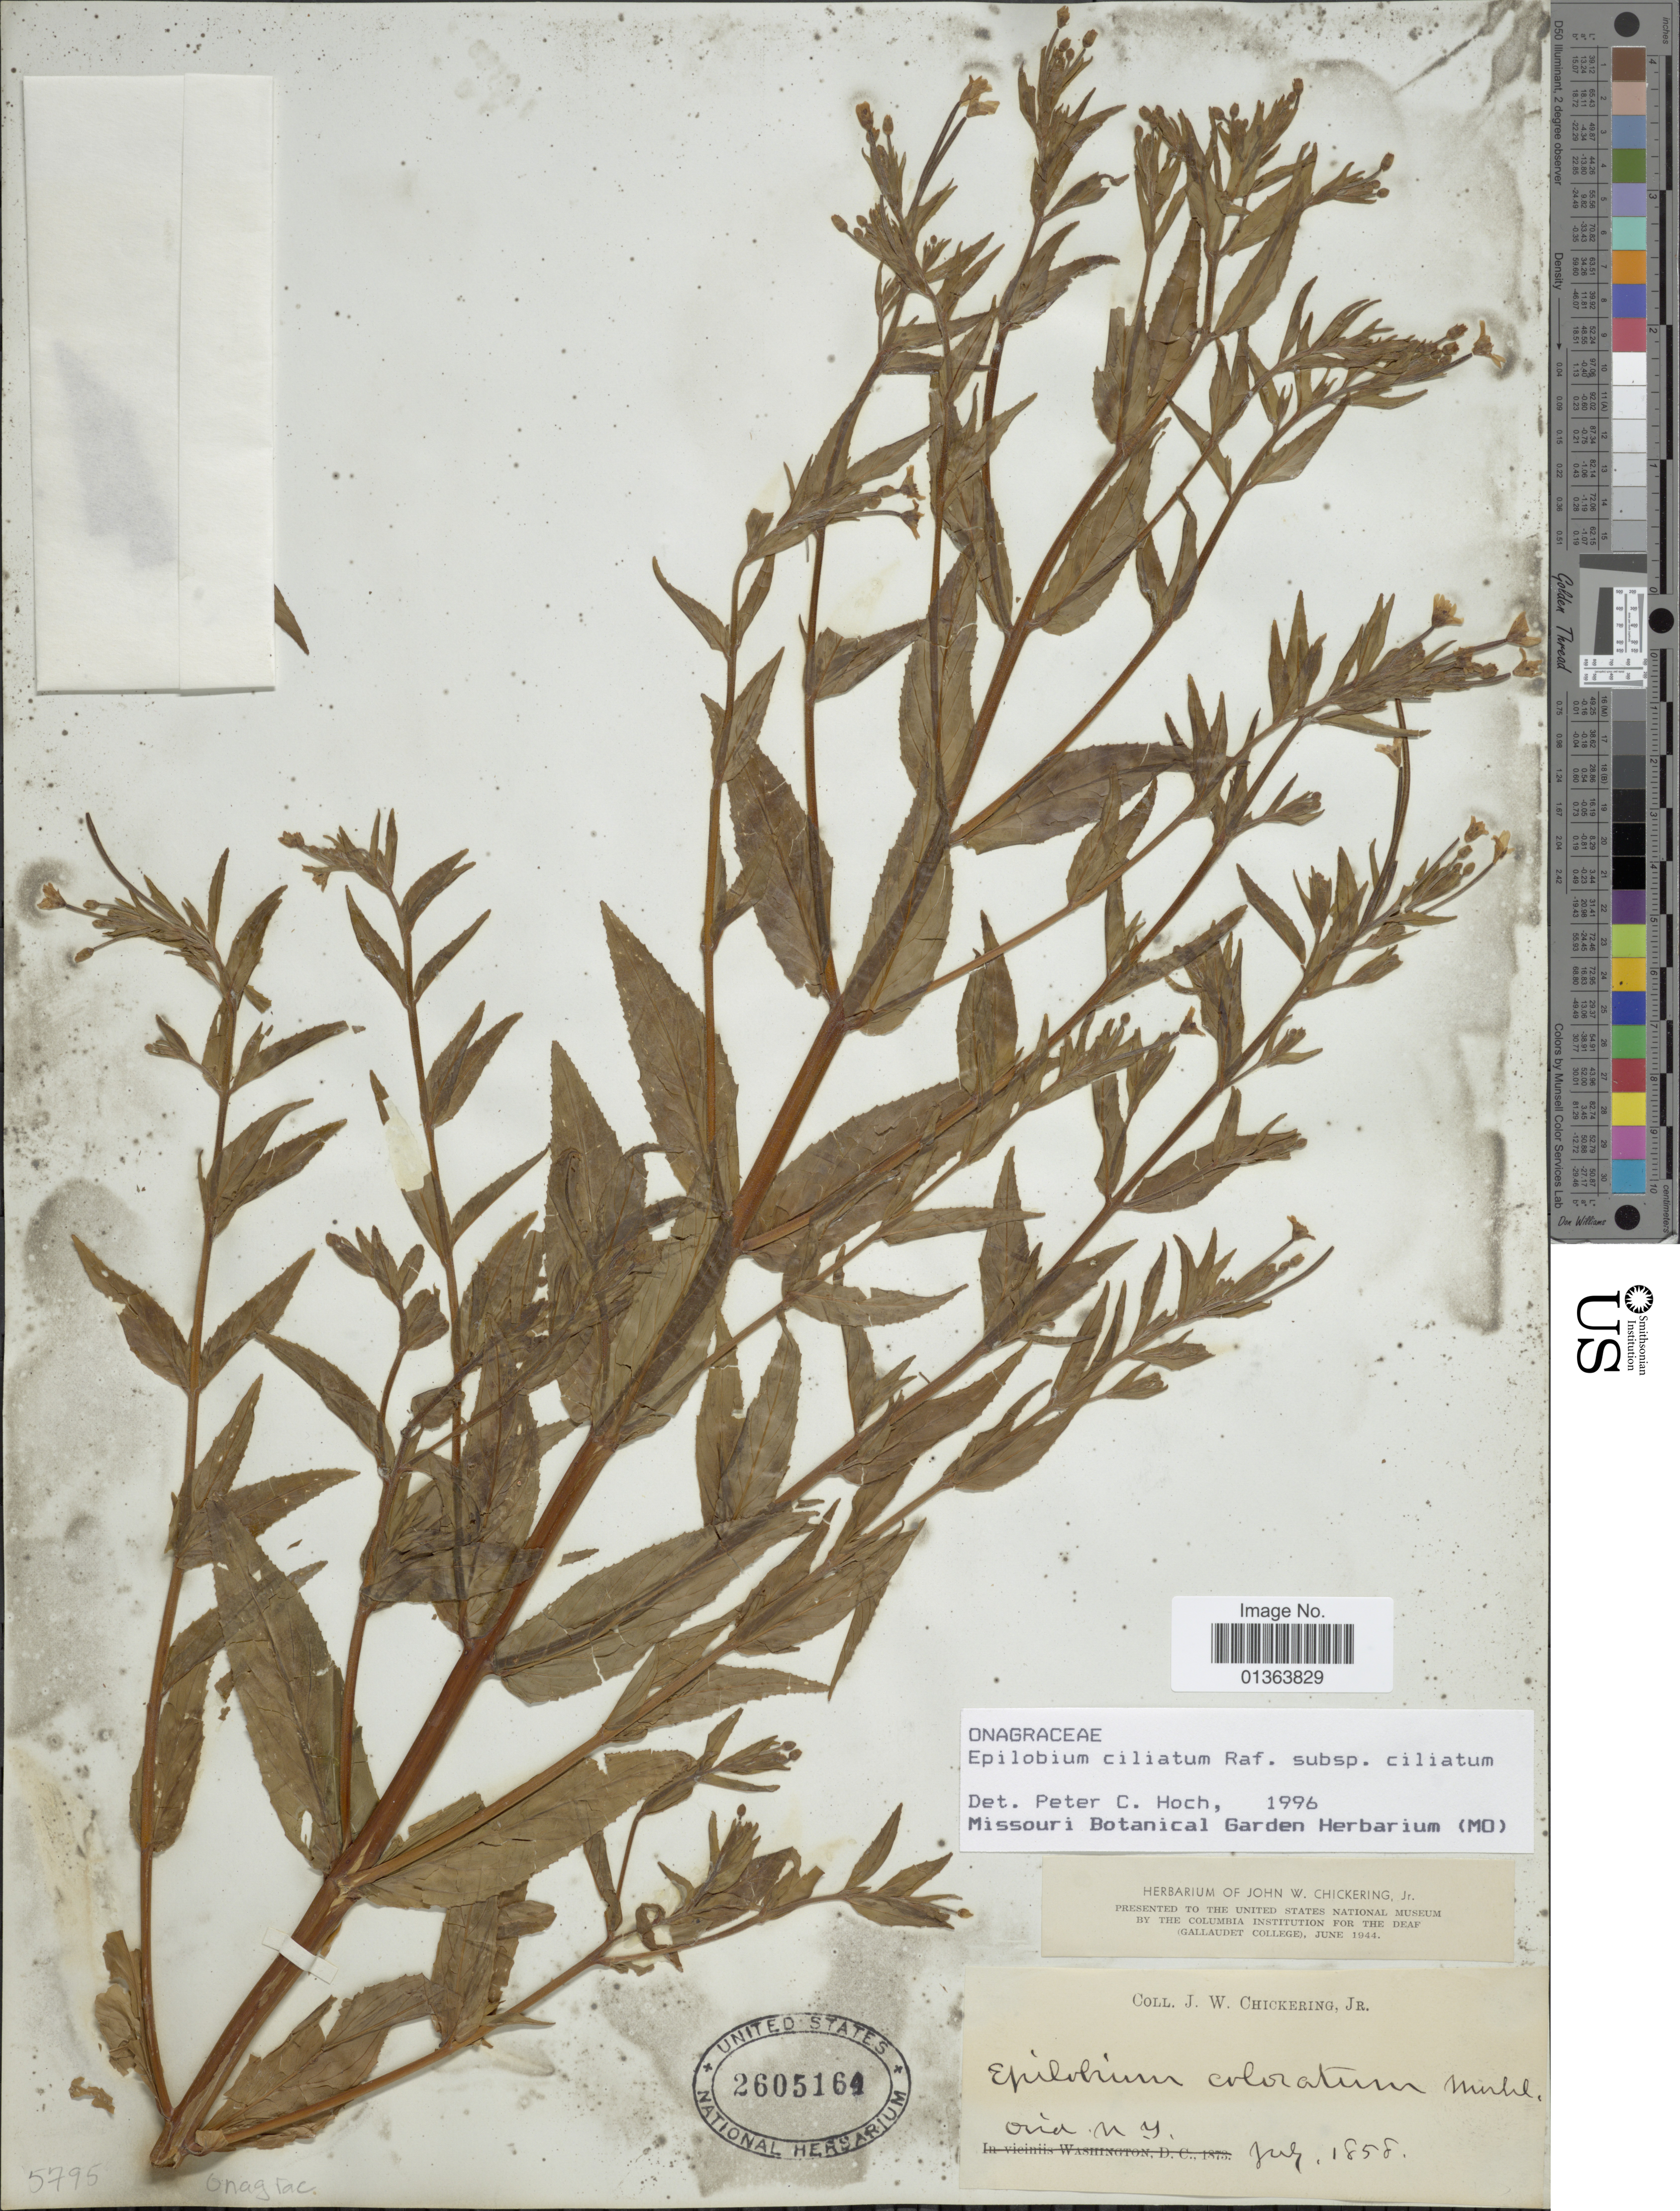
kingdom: Plantae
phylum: Tracheophyta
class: Magnoliopsida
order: Myrtales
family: Onagraceae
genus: Epilobium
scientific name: Epilobium ciliatum subsp. ciliatum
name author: Raf.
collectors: J. W. Chickering Jr.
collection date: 1858-07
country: United States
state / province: New York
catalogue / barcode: US 2605164